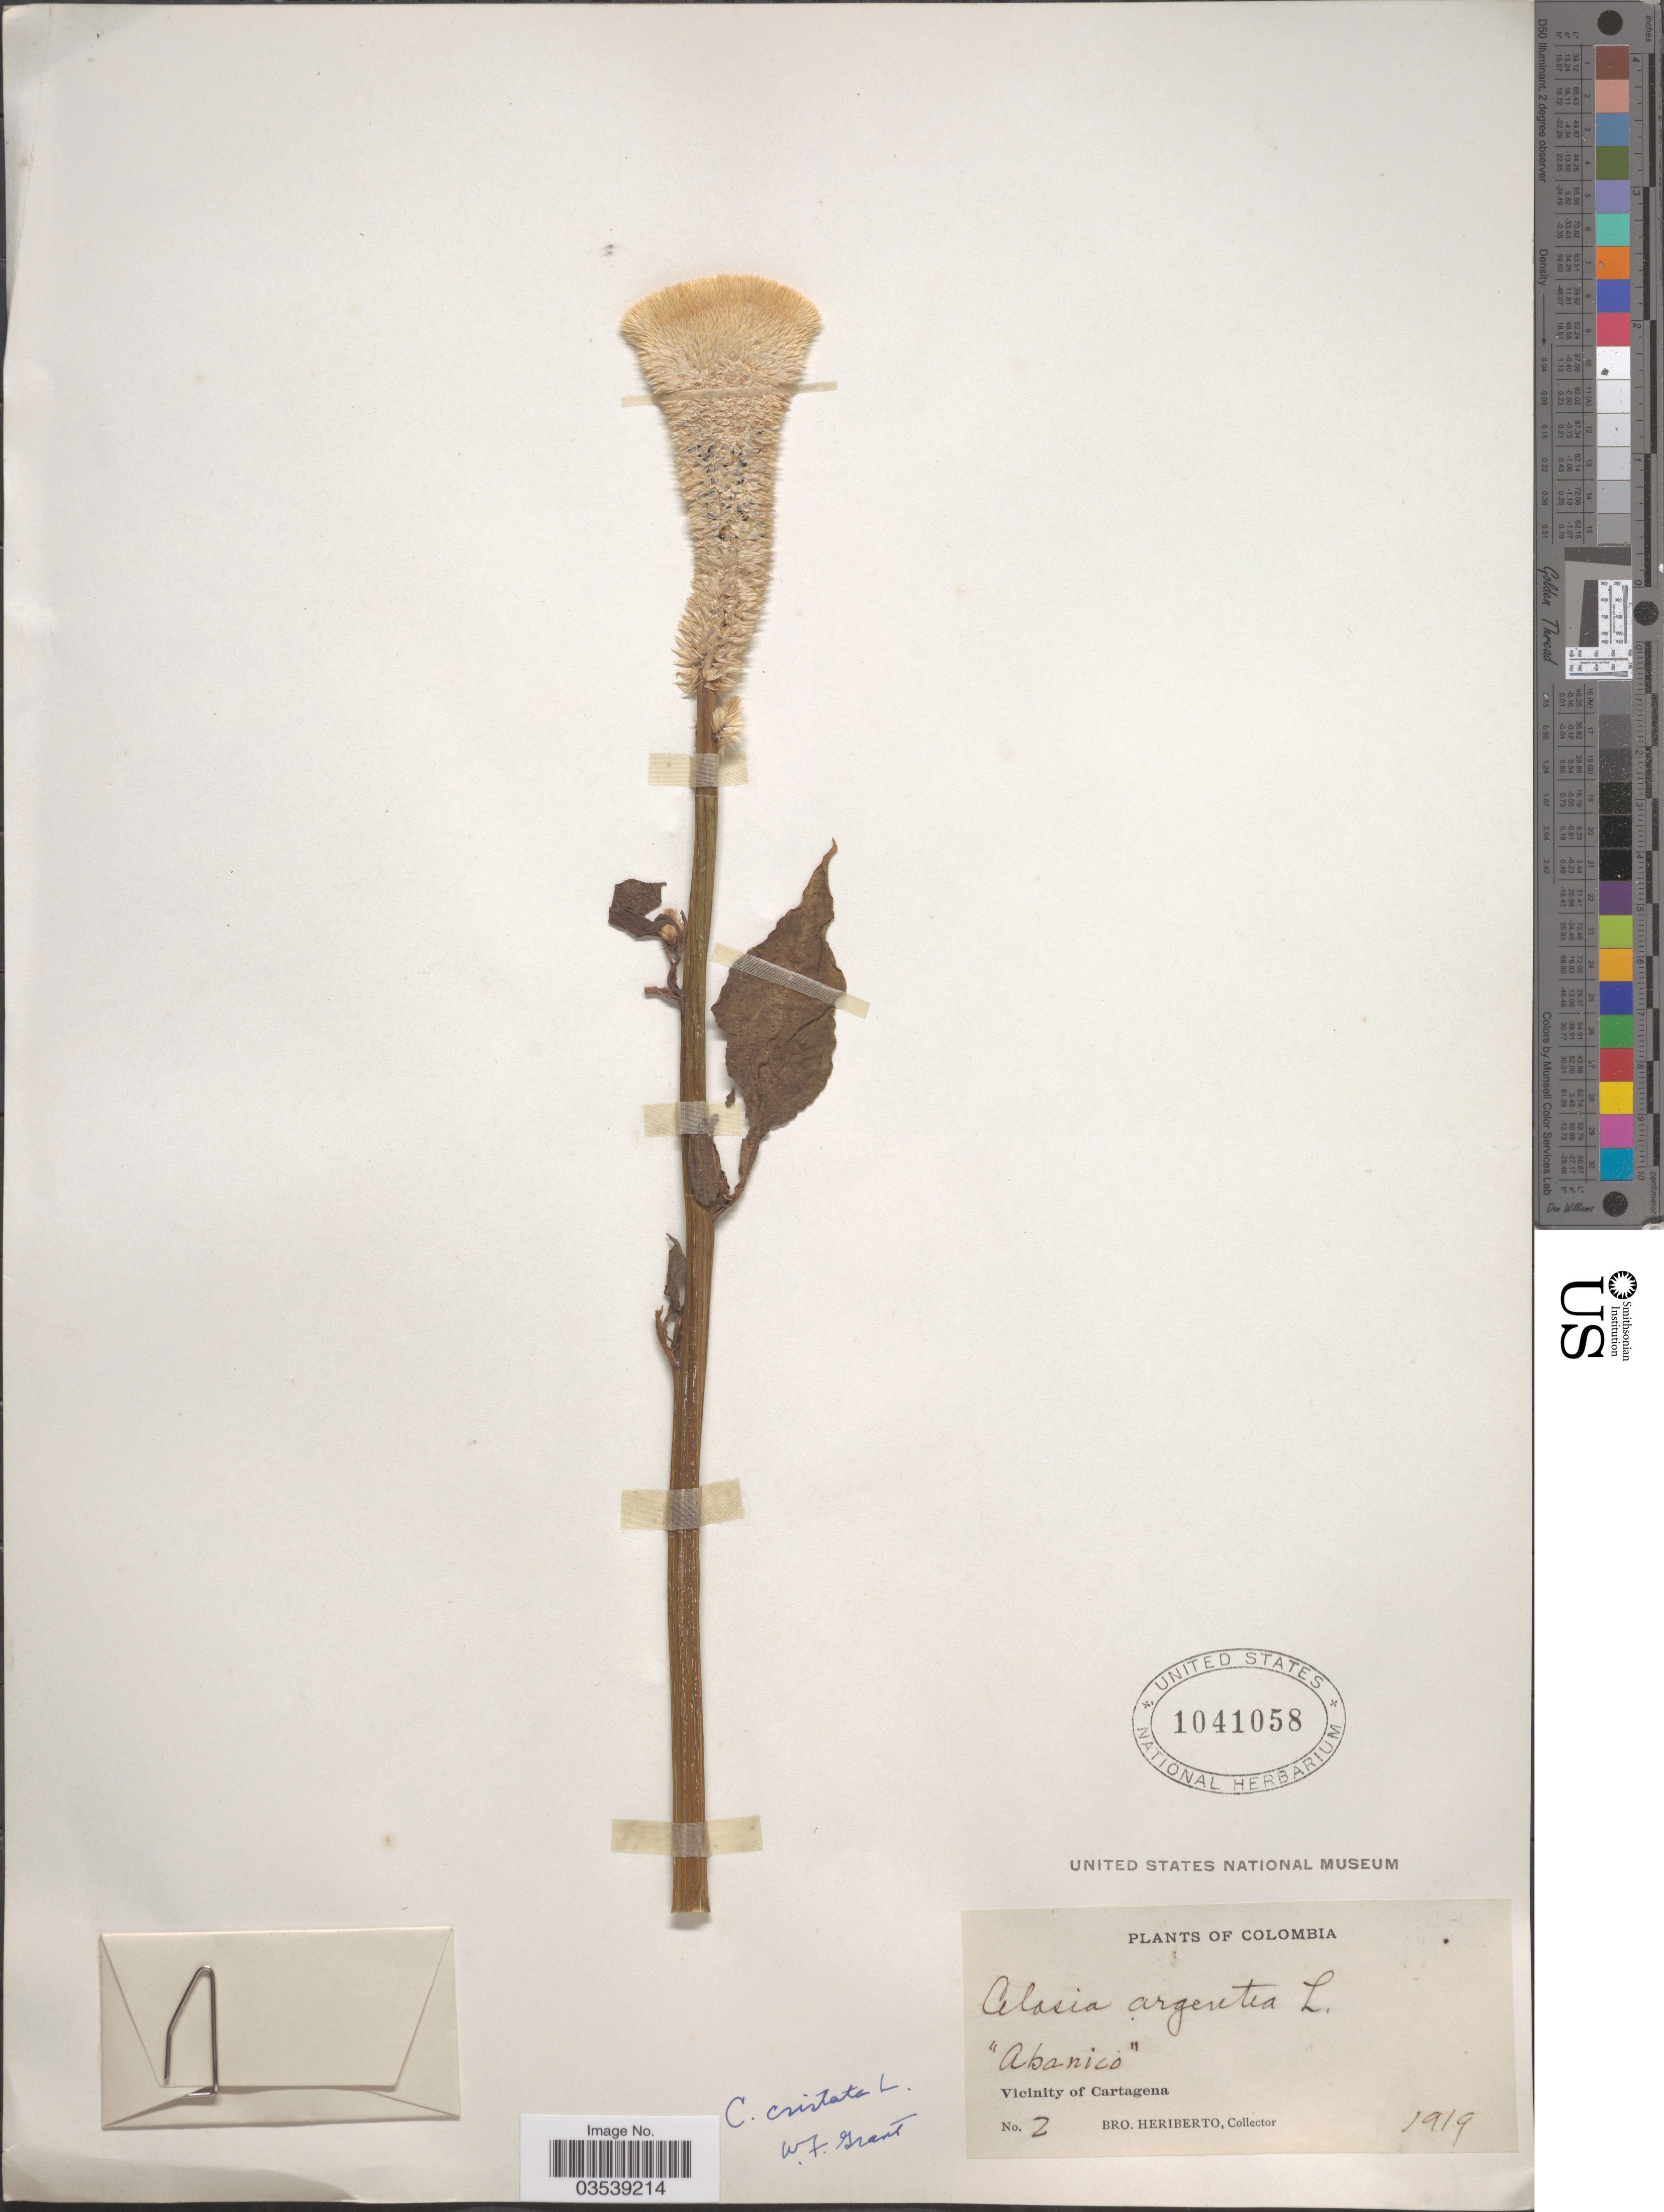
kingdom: Plantae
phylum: Tracheophyta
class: Magnoliopsida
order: Caryophyllales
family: Amaranthaceae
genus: Celosia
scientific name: Celosia argentea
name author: L.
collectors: B. Heriberto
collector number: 2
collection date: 1919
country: Colombia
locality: Vicinity of Cartagena.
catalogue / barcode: US 1041058